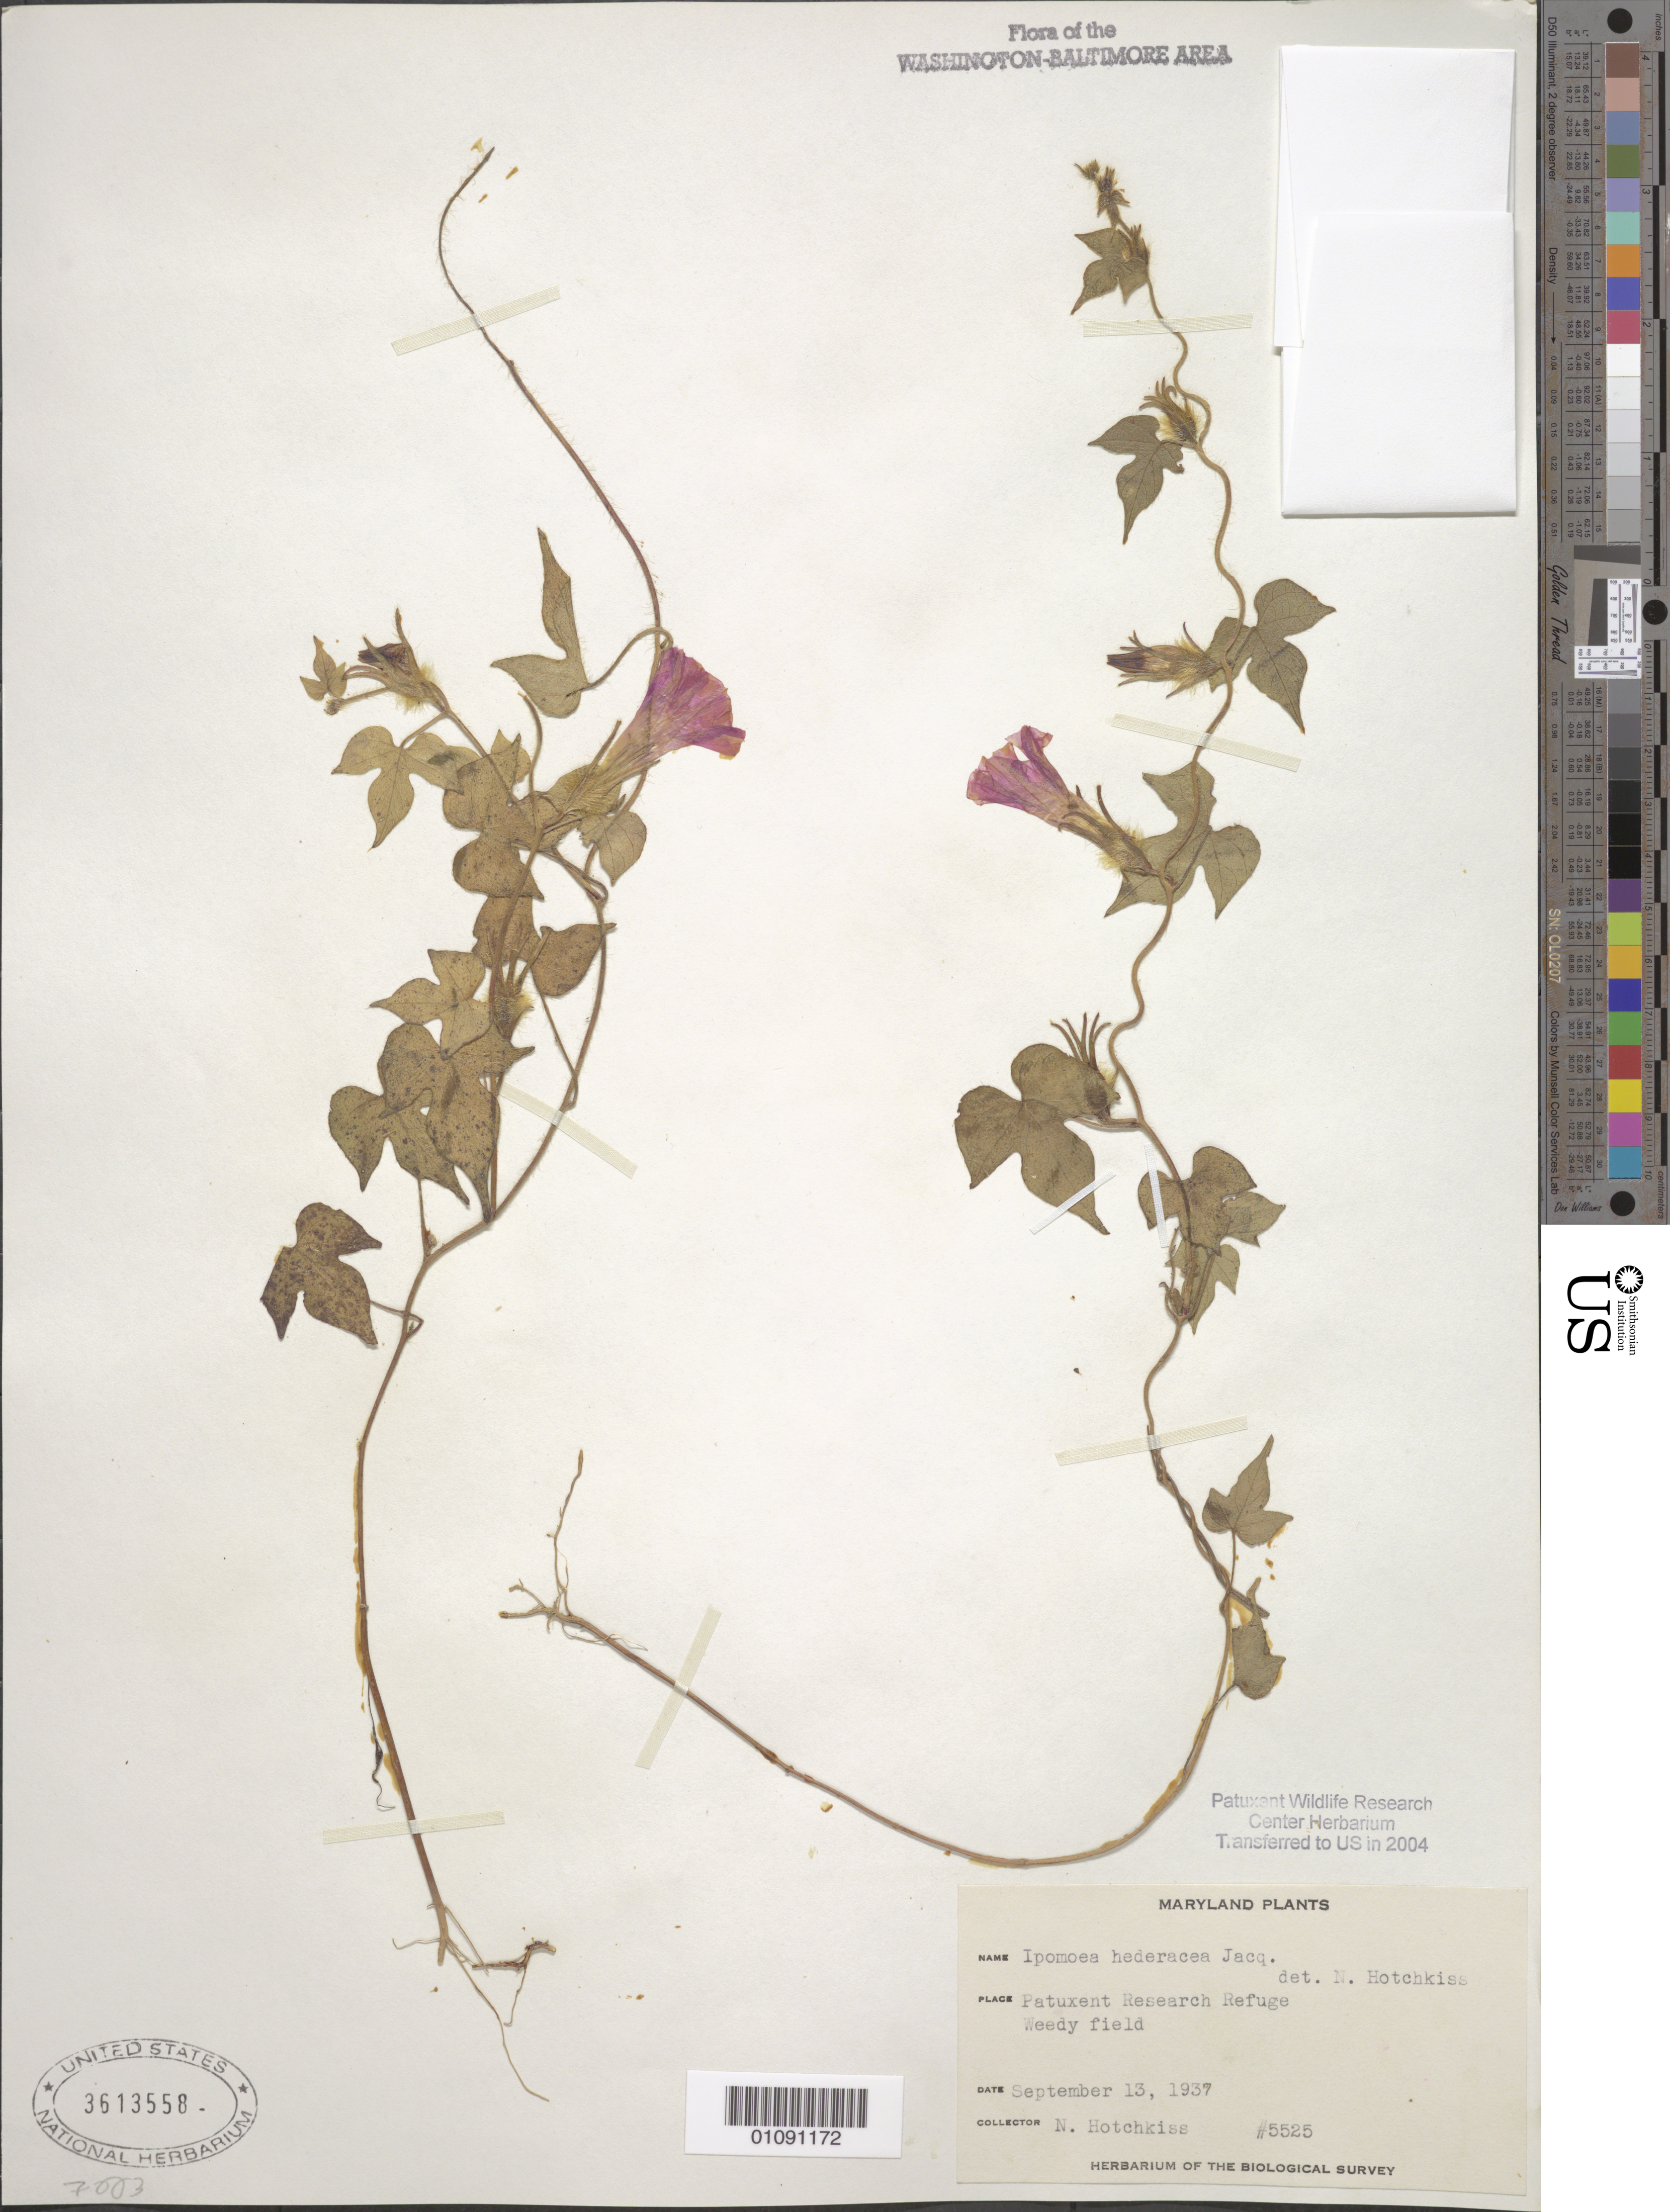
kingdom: Plantae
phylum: Tracheophyta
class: Magnoliopsida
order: Solanales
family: Convolvulaceae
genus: Ipomoea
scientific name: Ipomoea hederacea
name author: Jacq.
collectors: N. Hotchkiss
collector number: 5525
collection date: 1937-09-13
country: United States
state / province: Maryland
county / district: Prince George's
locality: Patuxent Wildlife Refuge.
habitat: Weedy field.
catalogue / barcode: US 3613558